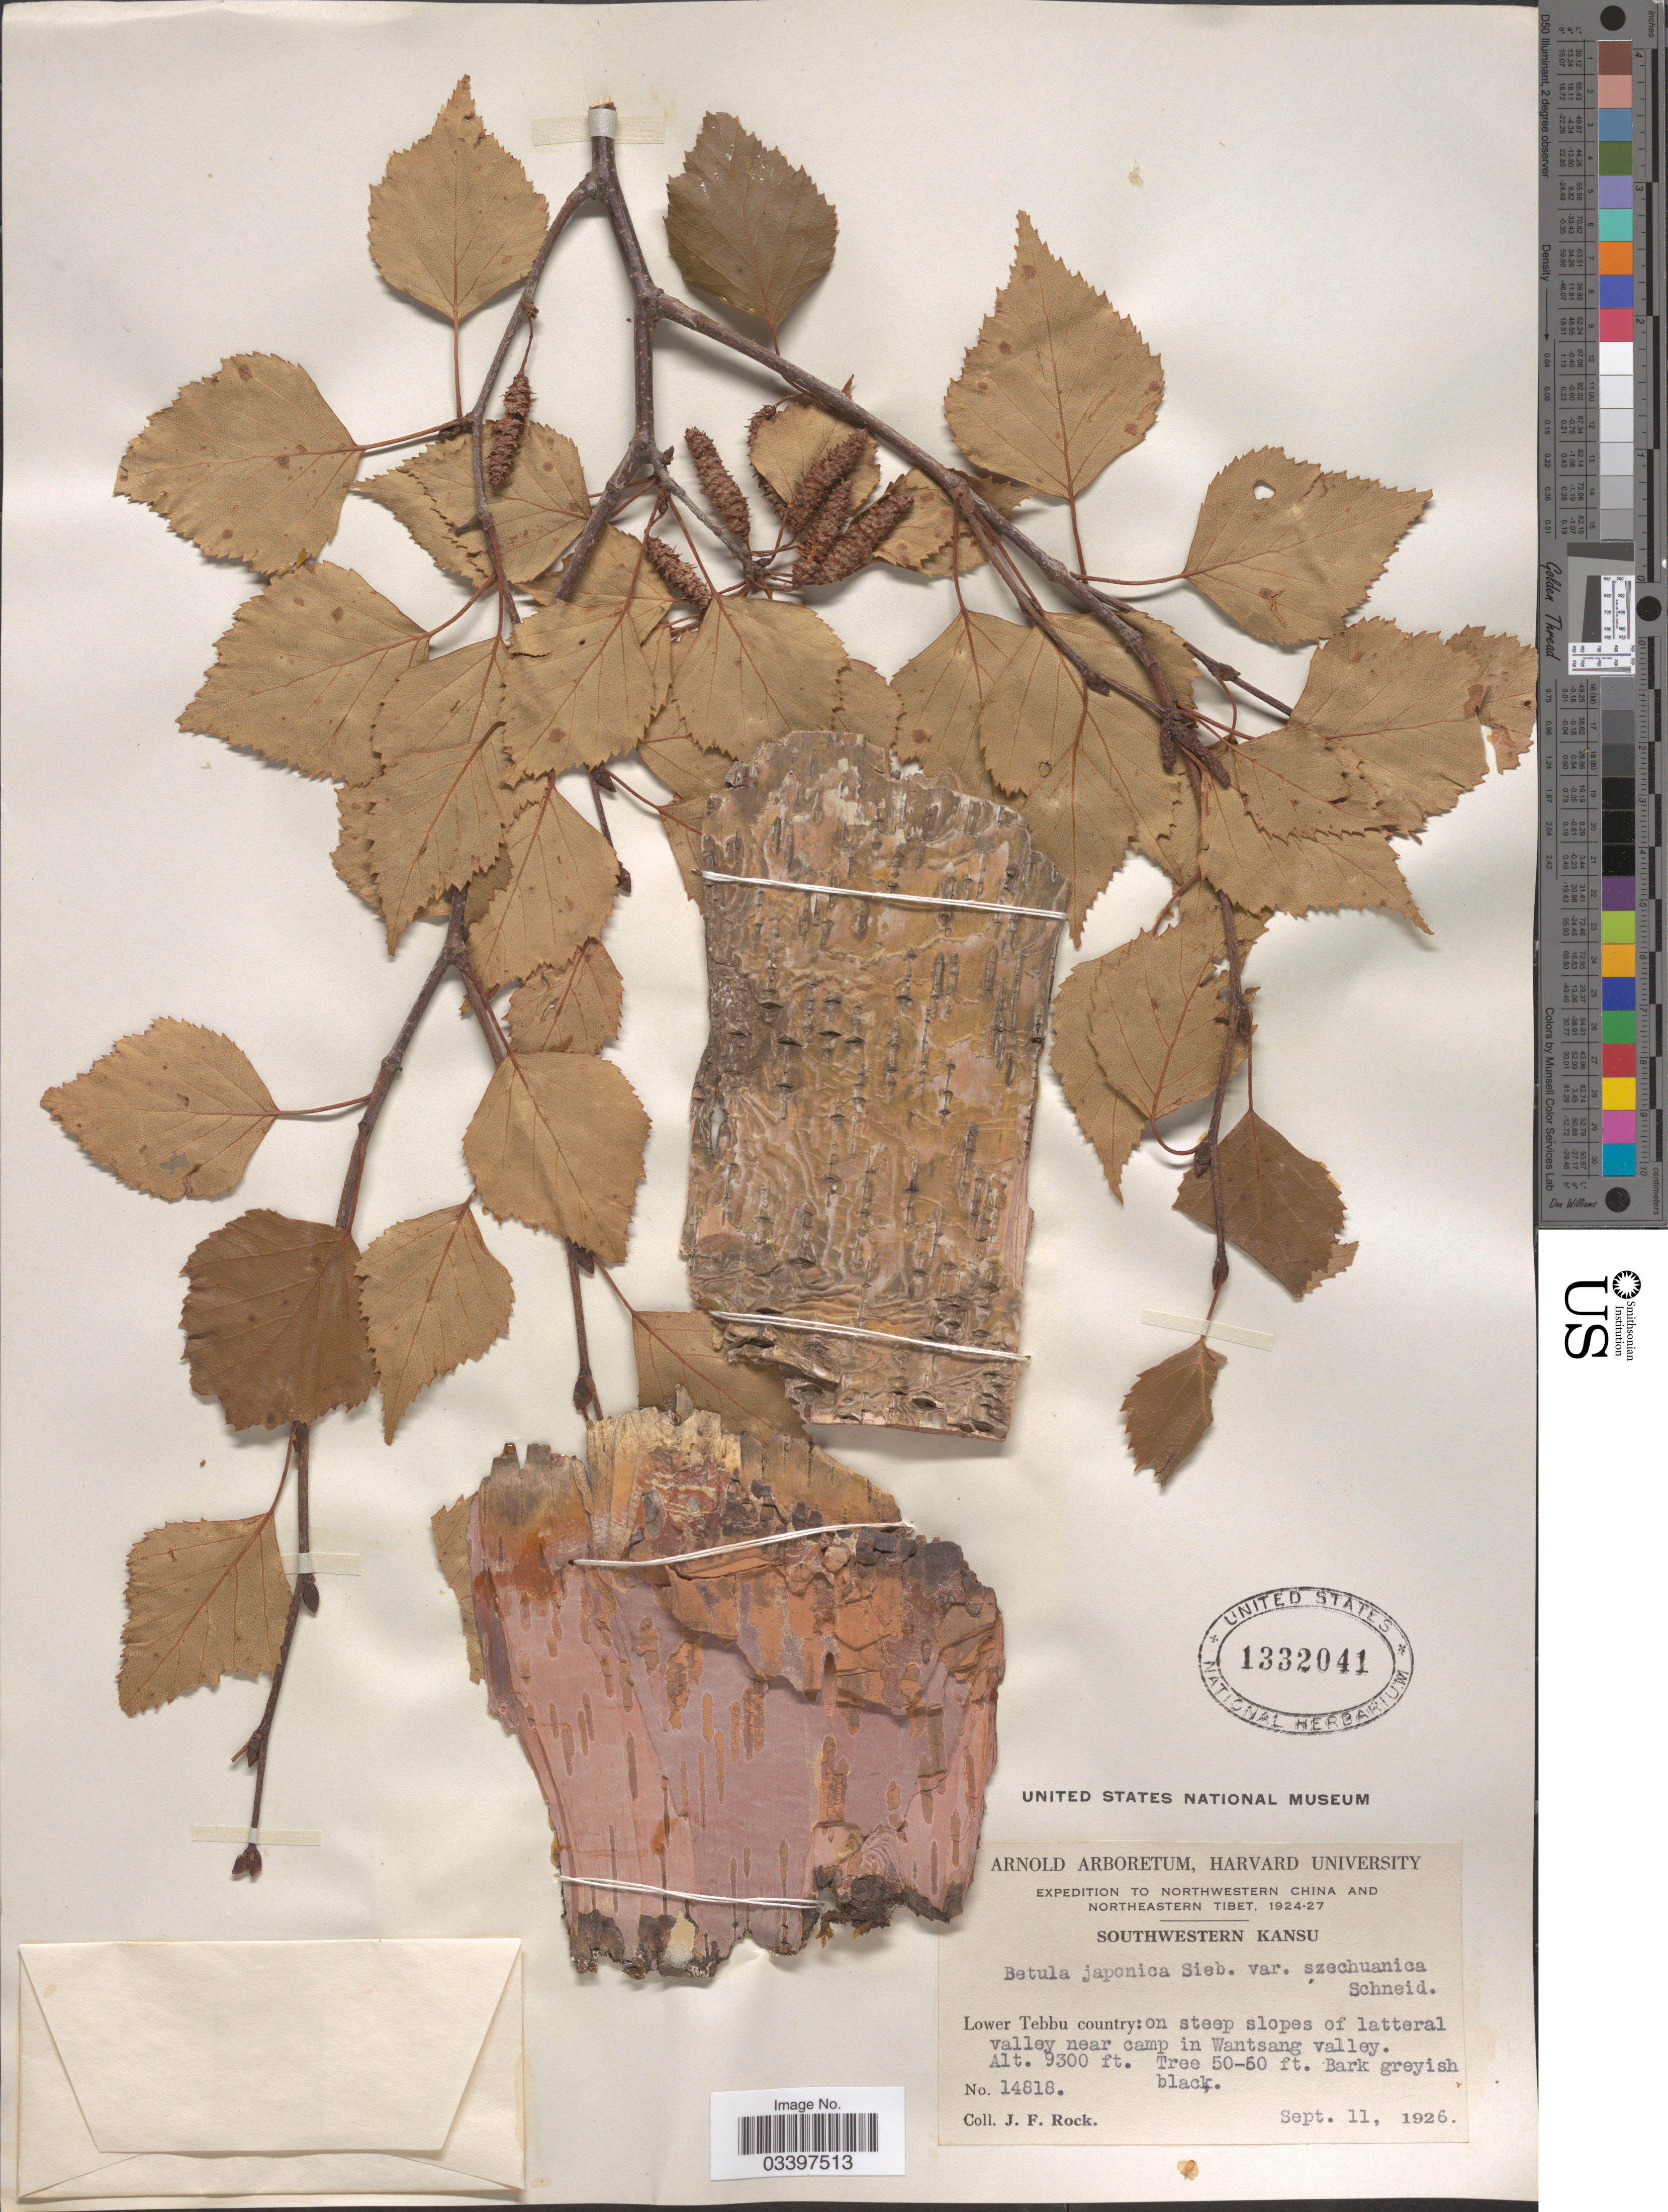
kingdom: Plantae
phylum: Tracheophyta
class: Magnoliopsida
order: Fagales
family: Betulaceae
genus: Betula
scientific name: Betula platyphylla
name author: Sukaczev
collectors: J. Rock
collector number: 14818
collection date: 1926-09-11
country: China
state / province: Gansu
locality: Northwestern China and Northeastern Tibet. Southwestern Kansu. Lower Tebbu country: on steep slopes of latteral valley near camp in Wantsang valley.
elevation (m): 2835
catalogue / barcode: US 1332041